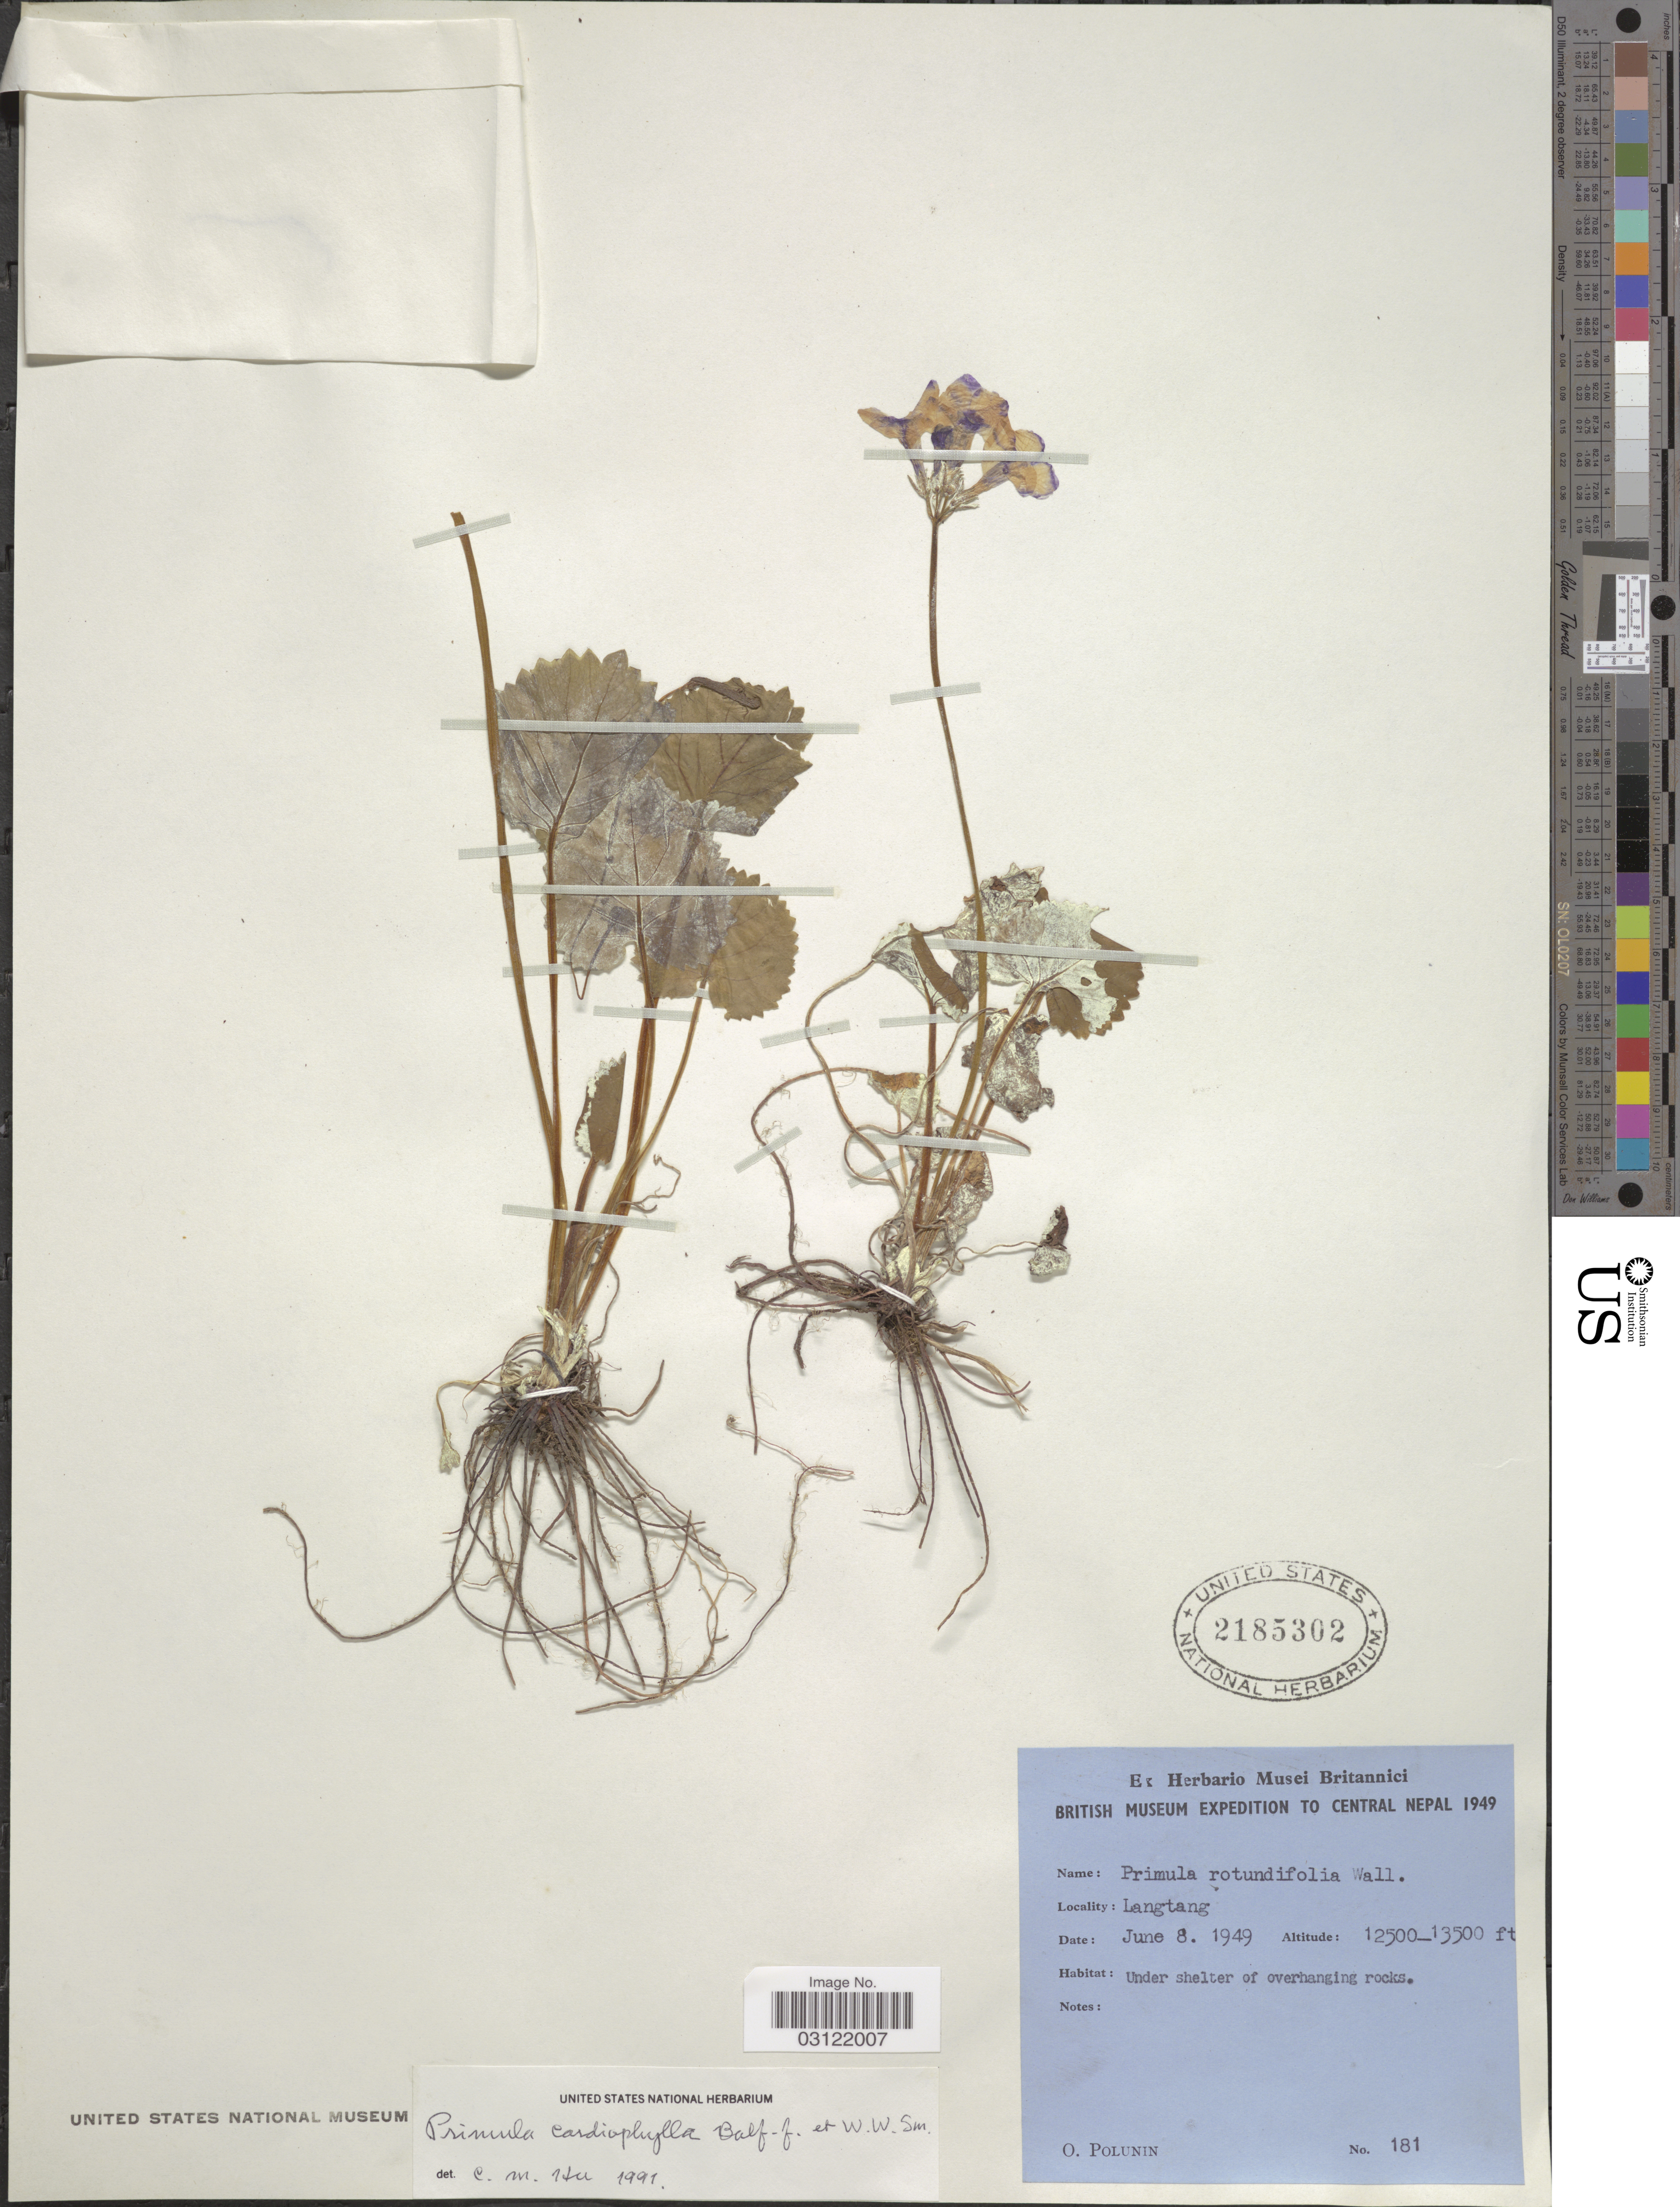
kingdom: Plantae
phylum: Tracheophyta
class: Magnoliopsida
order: Ericales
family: Primulaceae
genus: Primula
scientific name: Primula rotundifolia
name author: Wall.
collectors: O. V. Polunin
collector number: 181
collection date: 1949-06-08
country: Nepal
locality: Central Nepal, Langtang.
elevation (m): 3810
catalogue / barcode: US 2185302